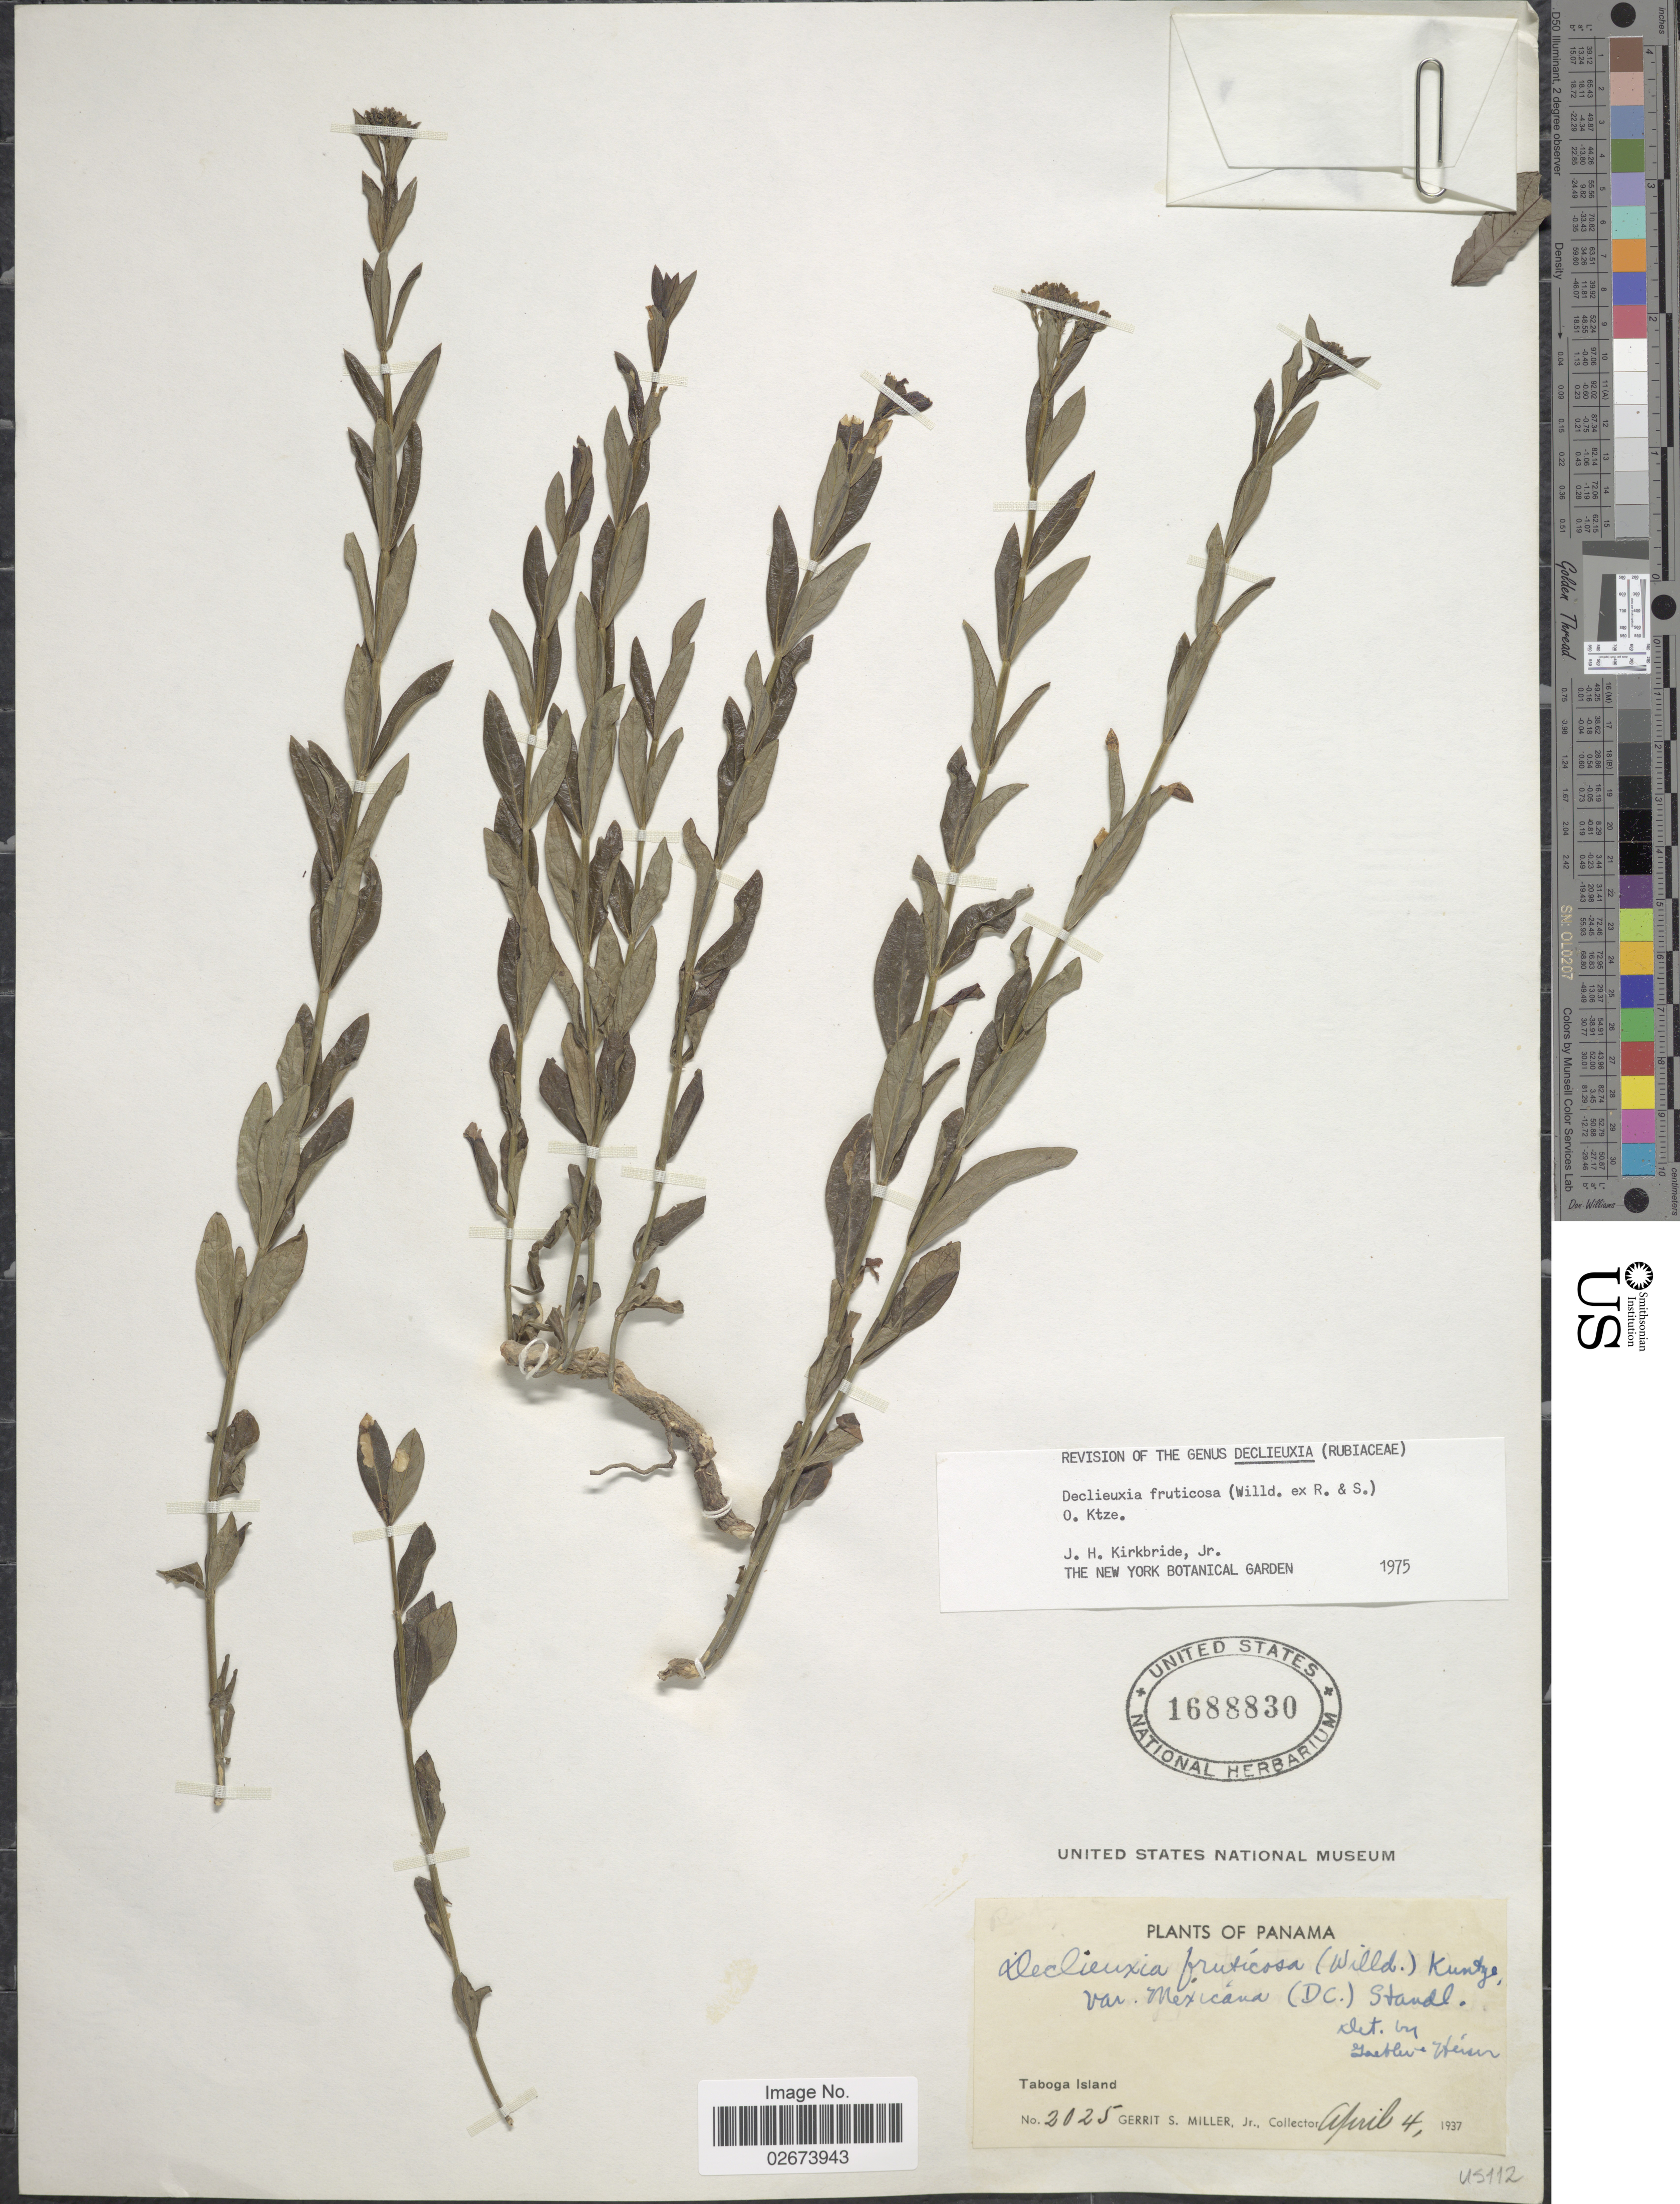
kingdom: Plantae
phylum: Tracheophyta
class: Magnoliopsida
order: Gentianales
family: Rubiaceae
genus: Declieuxia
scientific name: Declieuxia fruticosa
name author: (Willd. ex Roem. & Schult.) Kuntze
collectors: G. S. Miller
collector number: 2025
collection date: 1937-04-04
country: Panama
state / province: Panamá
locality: Taboga Island.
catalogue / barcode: US 1688830